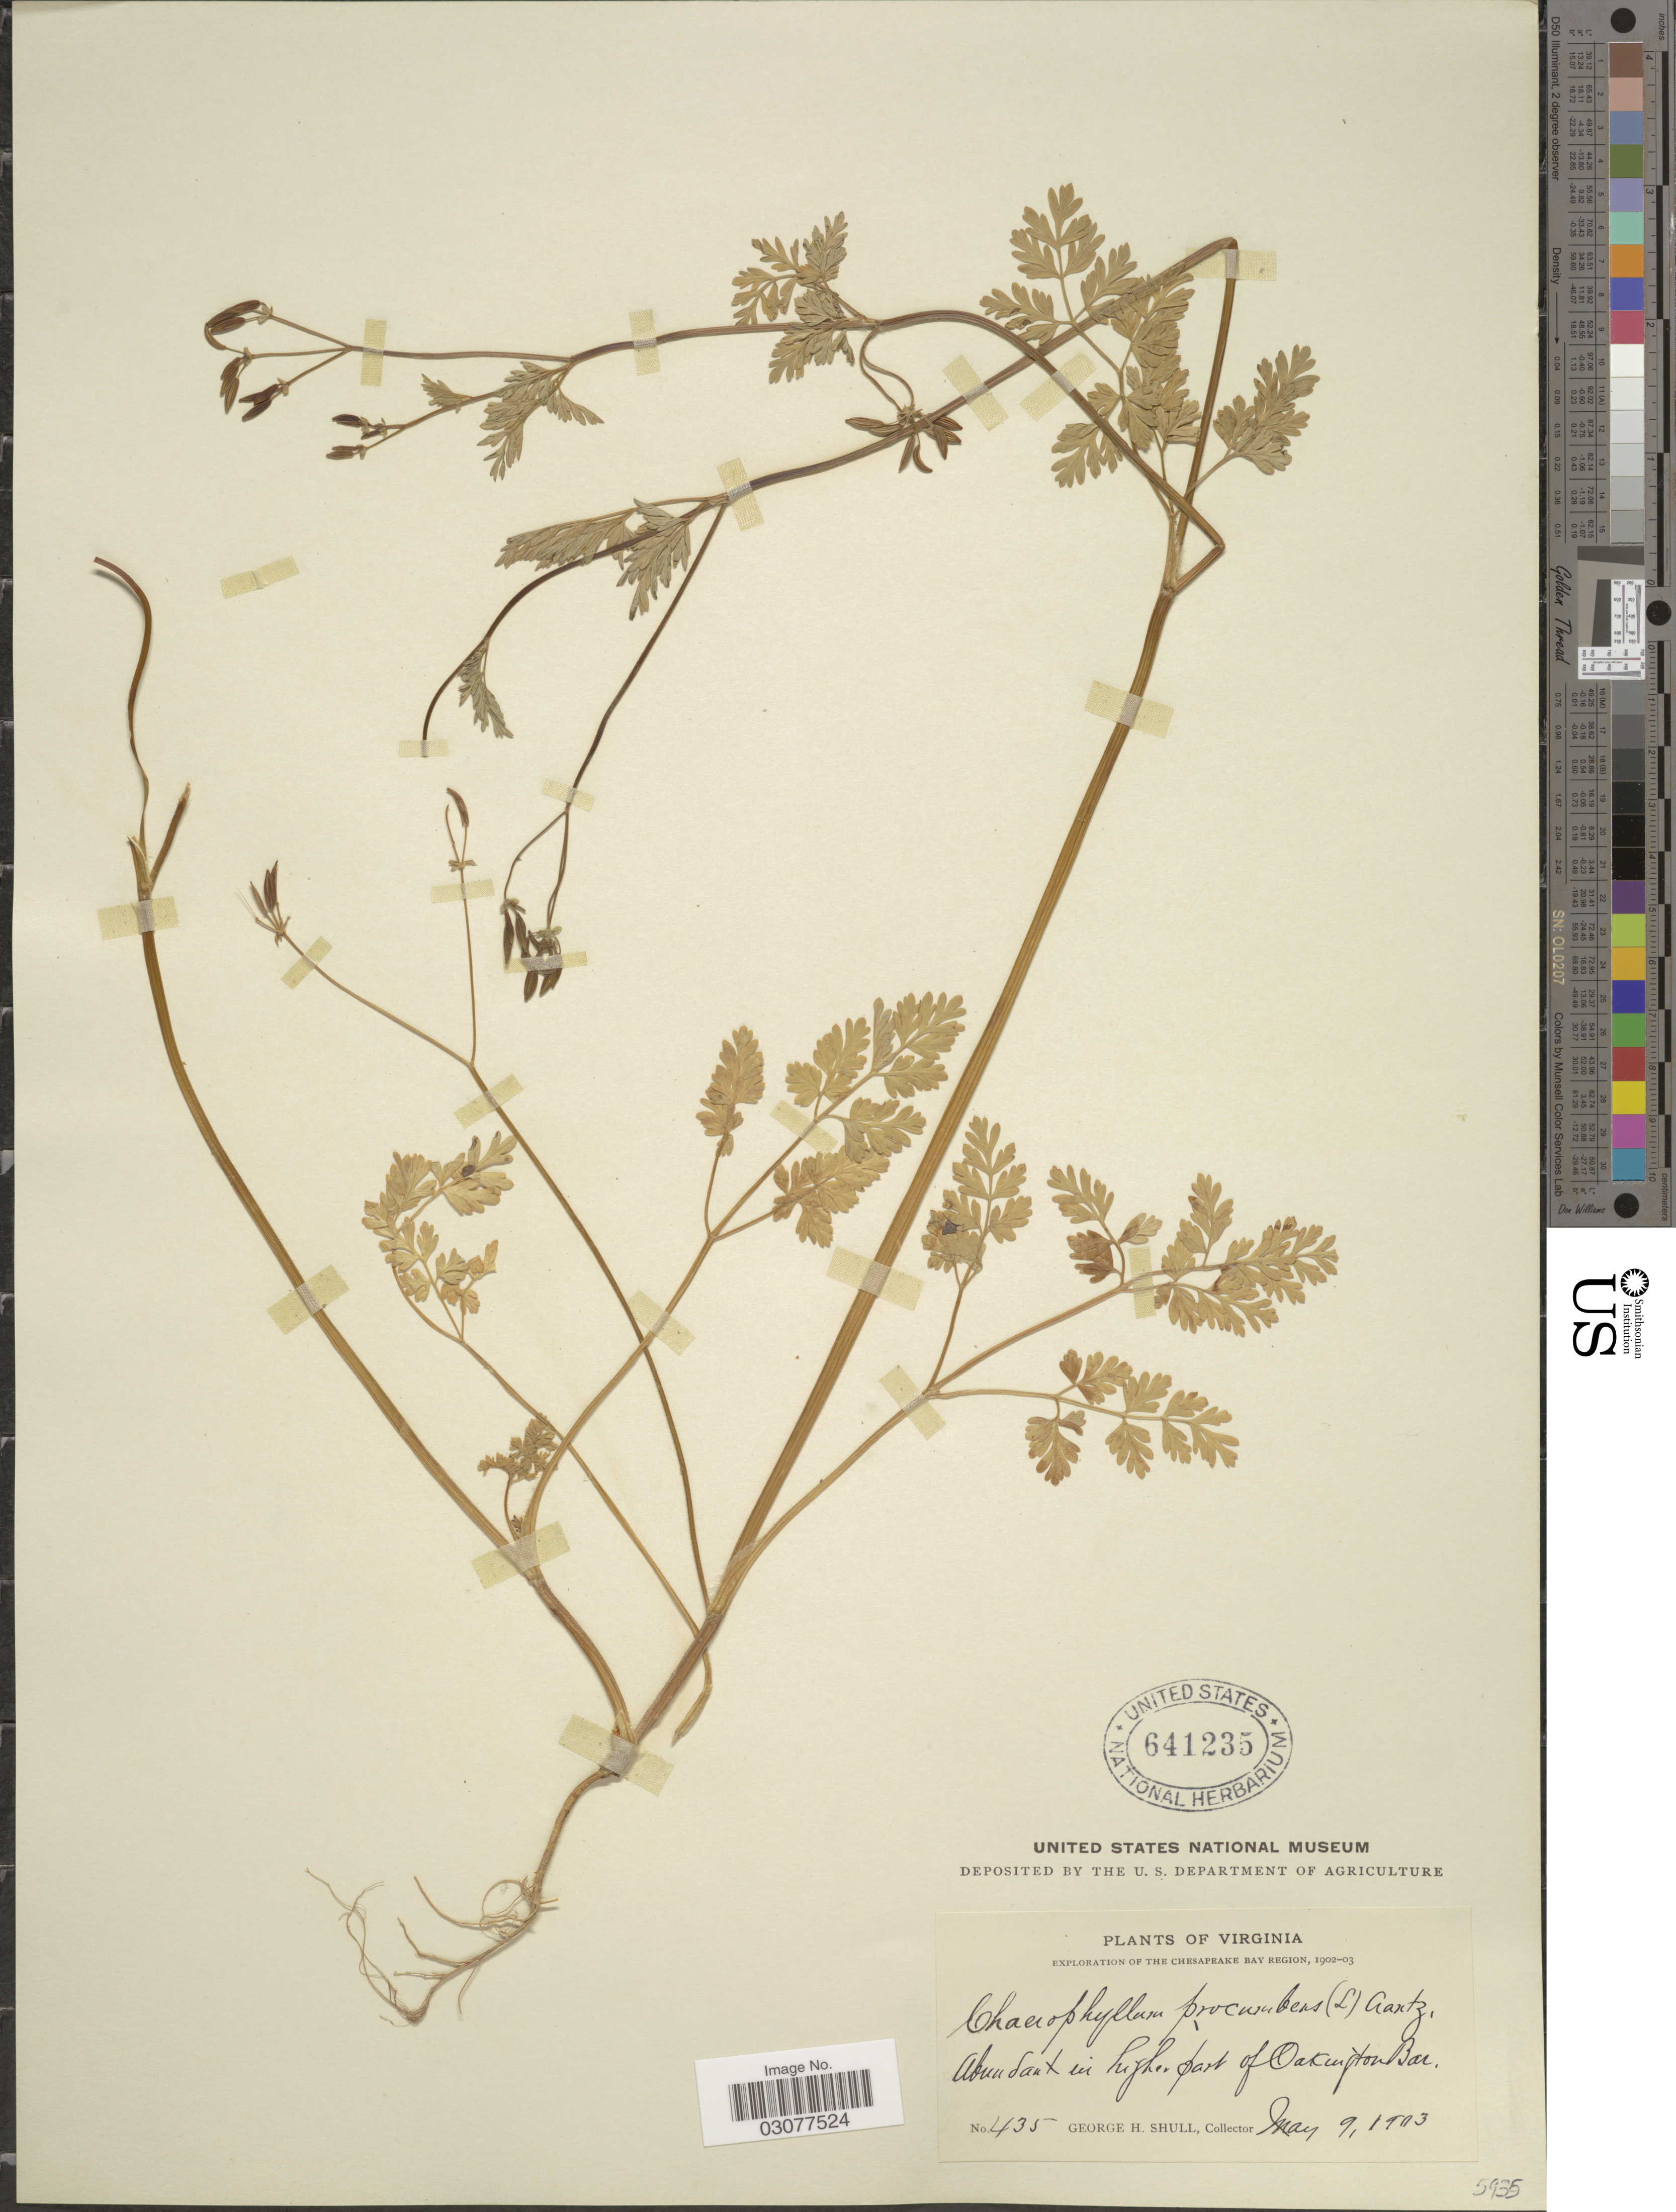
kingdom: Plantae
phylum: Tracheophyta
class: Magnoliopsida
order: Apiales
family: Apiaceae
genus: Chaerophyllum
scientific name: Chaerophyllum procumbens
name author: (L.) Crantz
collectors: G. H. Shull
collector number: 435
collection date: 1903-05-09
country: United States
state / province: Virginia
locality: The Chesapeake Bay Region, Abundant in higher part of Oakington Bar.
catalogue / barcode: US 641235